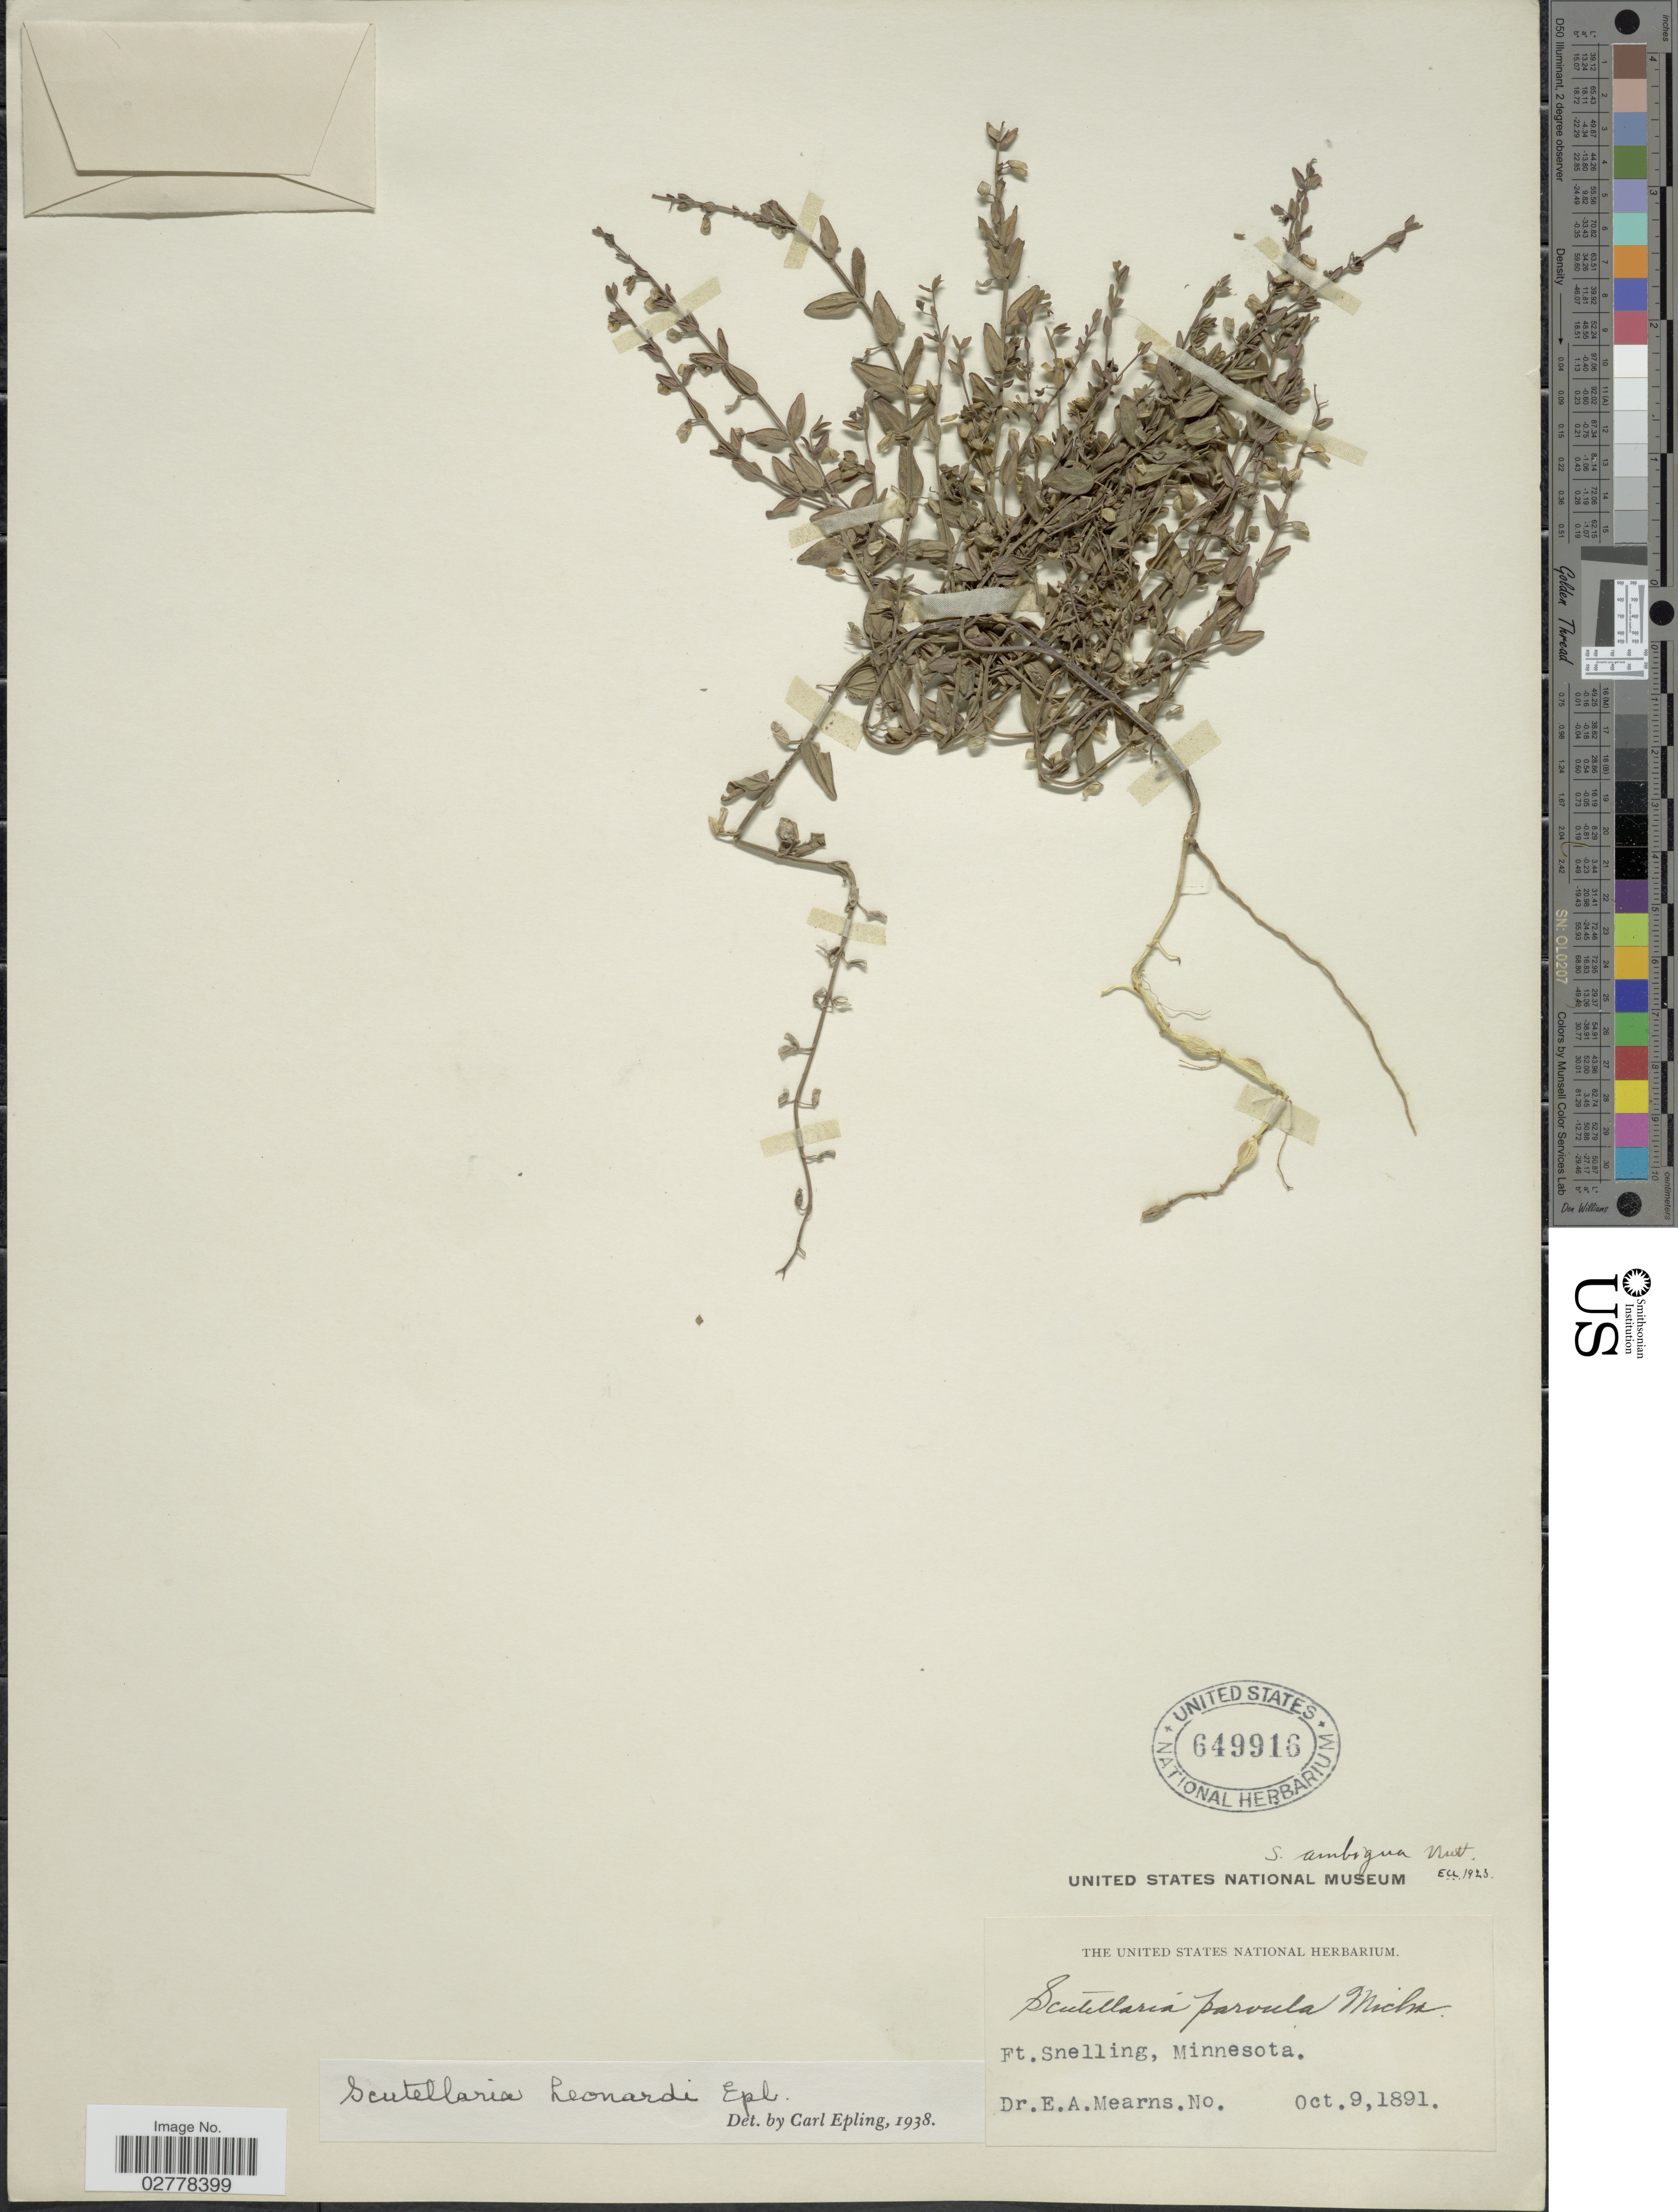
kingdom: Plantae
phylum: Tracheophyta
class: Magnoliopsida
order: Lamiales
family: Lamiaceae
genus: Scutellaria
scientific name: Scutellaria leonardii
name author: Epling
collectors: E. A. Mearns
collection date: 1891-10-09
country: United States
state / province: Minnesota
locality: Ft. Snelling.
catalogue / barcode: US 649916